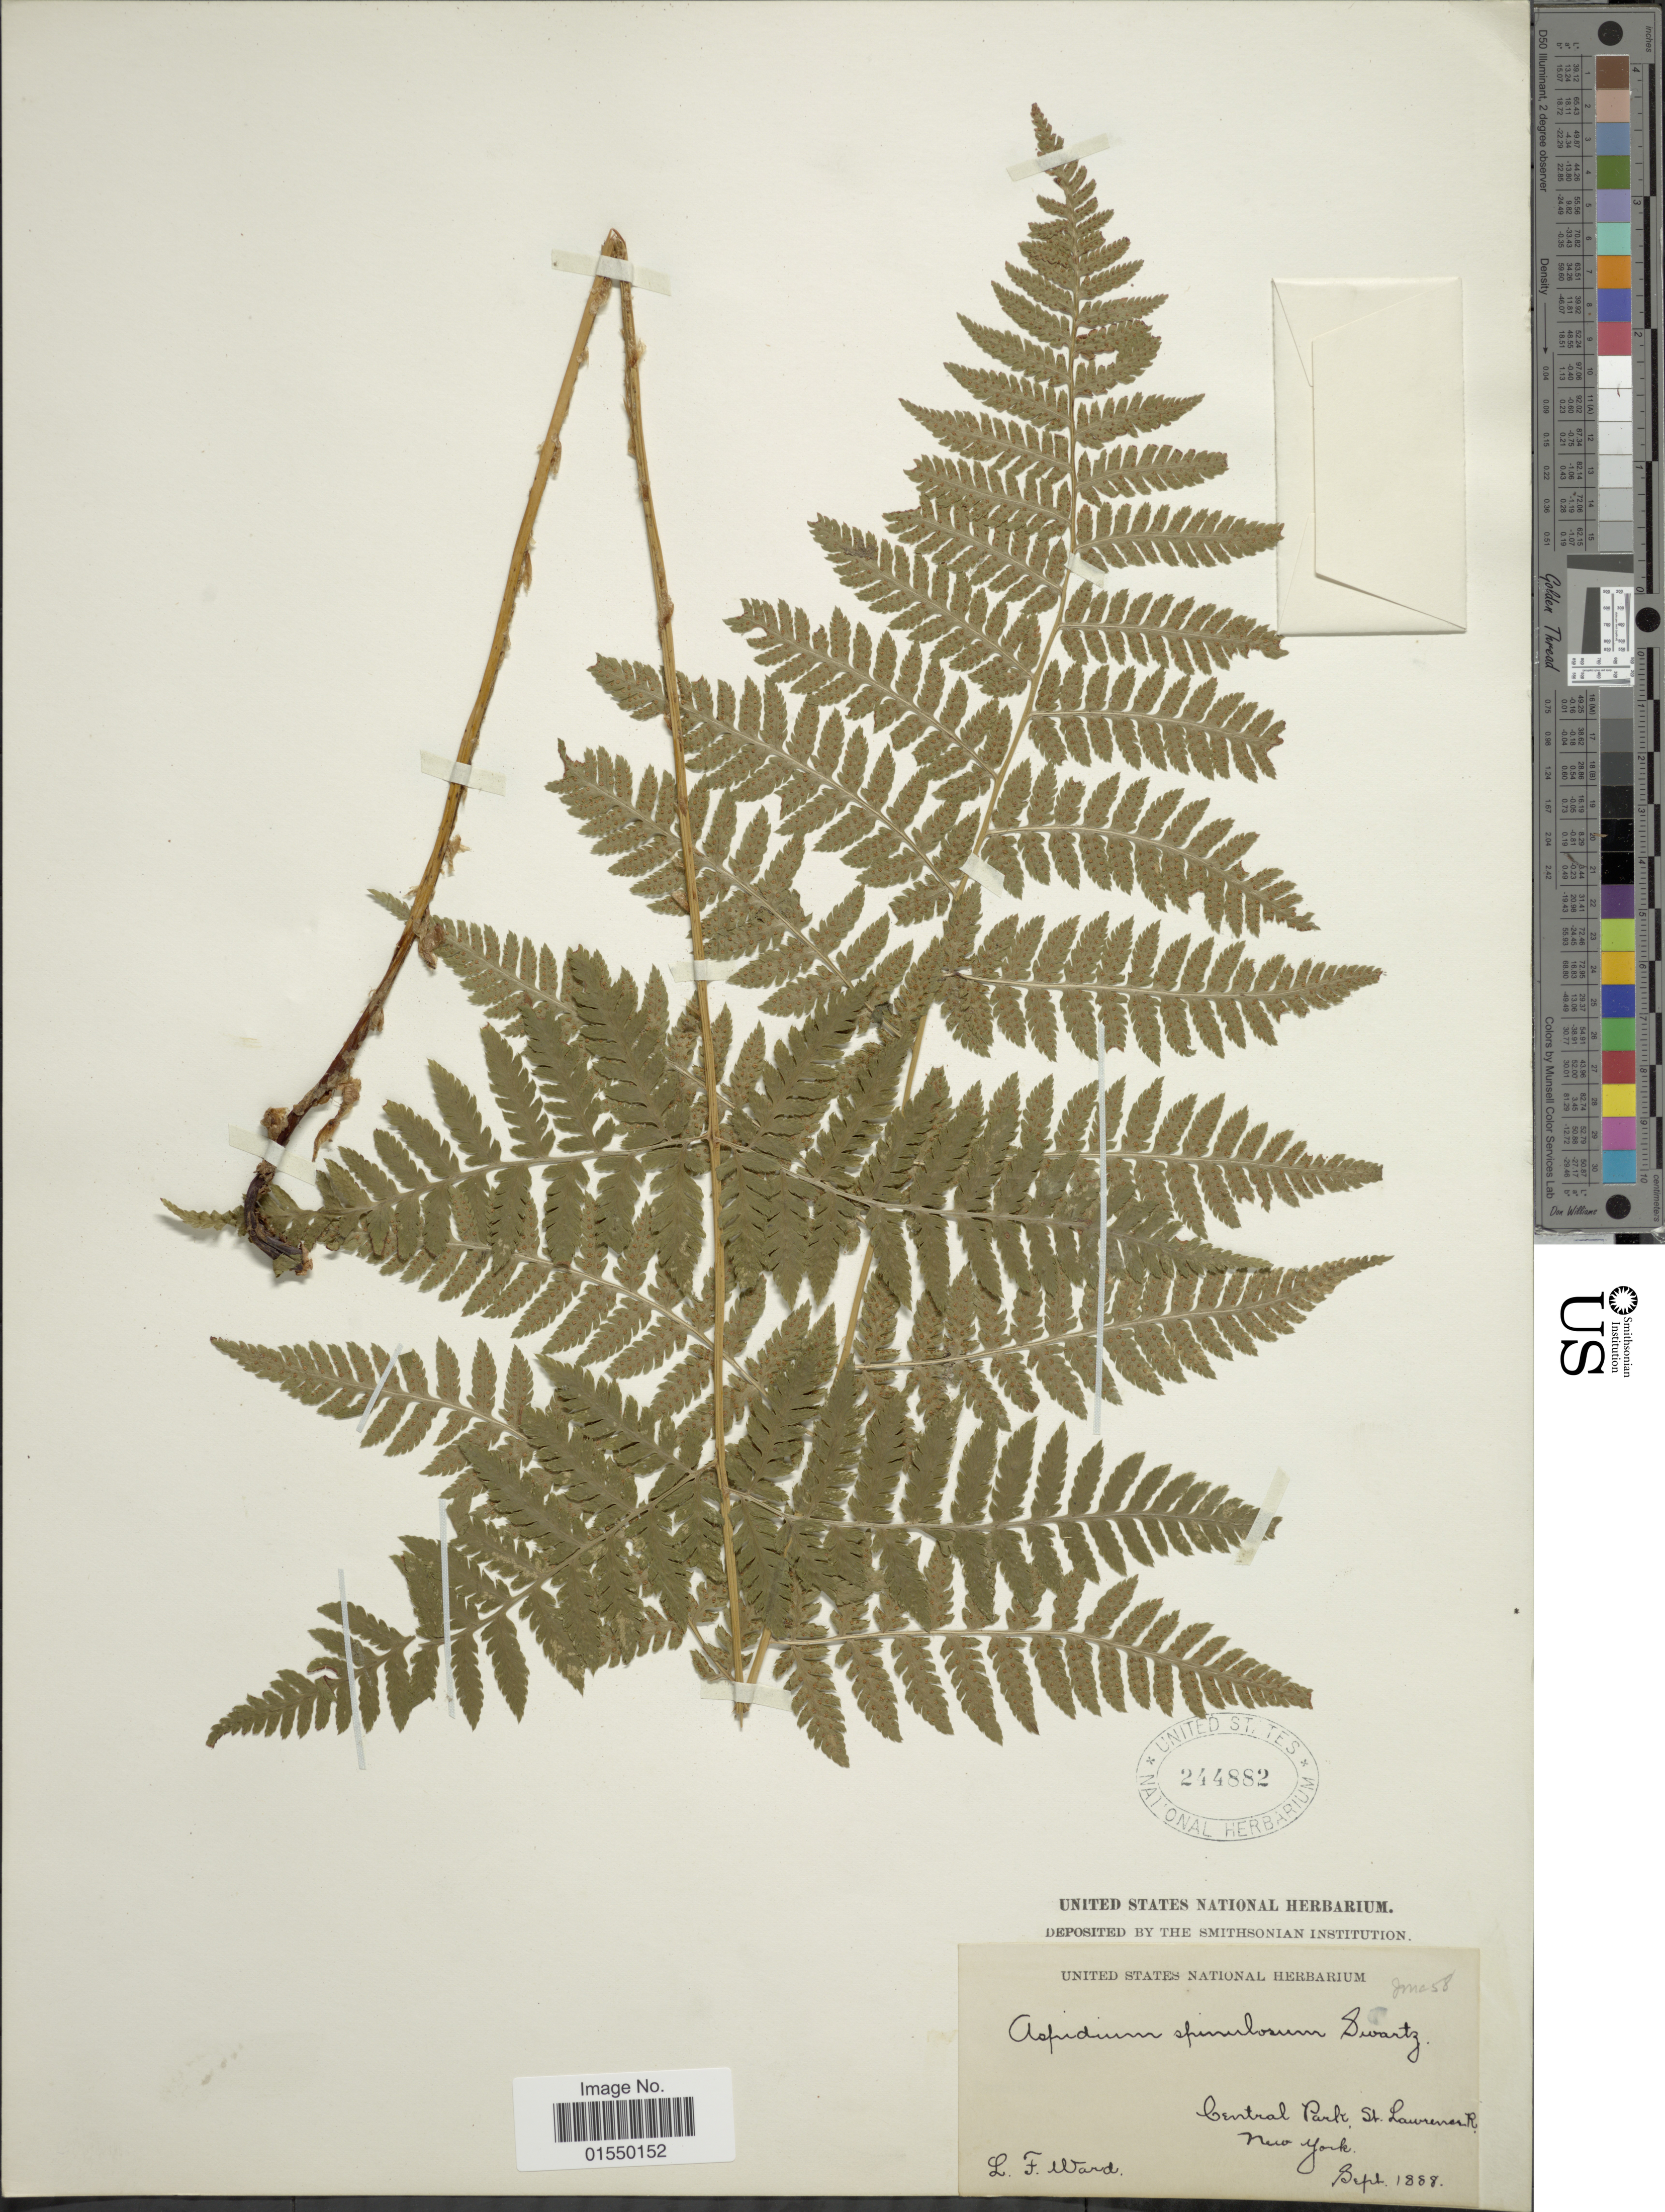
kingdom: Plantae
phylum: Tracheophyta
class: Polypodiopsida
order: Polypodiales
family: Dryopteridaceae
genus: Dryopteris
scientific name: Dryopteris carthusiana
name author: (Villars) H.P. Fuchs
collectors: L. Ward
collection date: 1888-09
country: United States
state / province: New York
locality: Central Park, St. Lawrence R, New York.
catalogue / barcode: US 244882